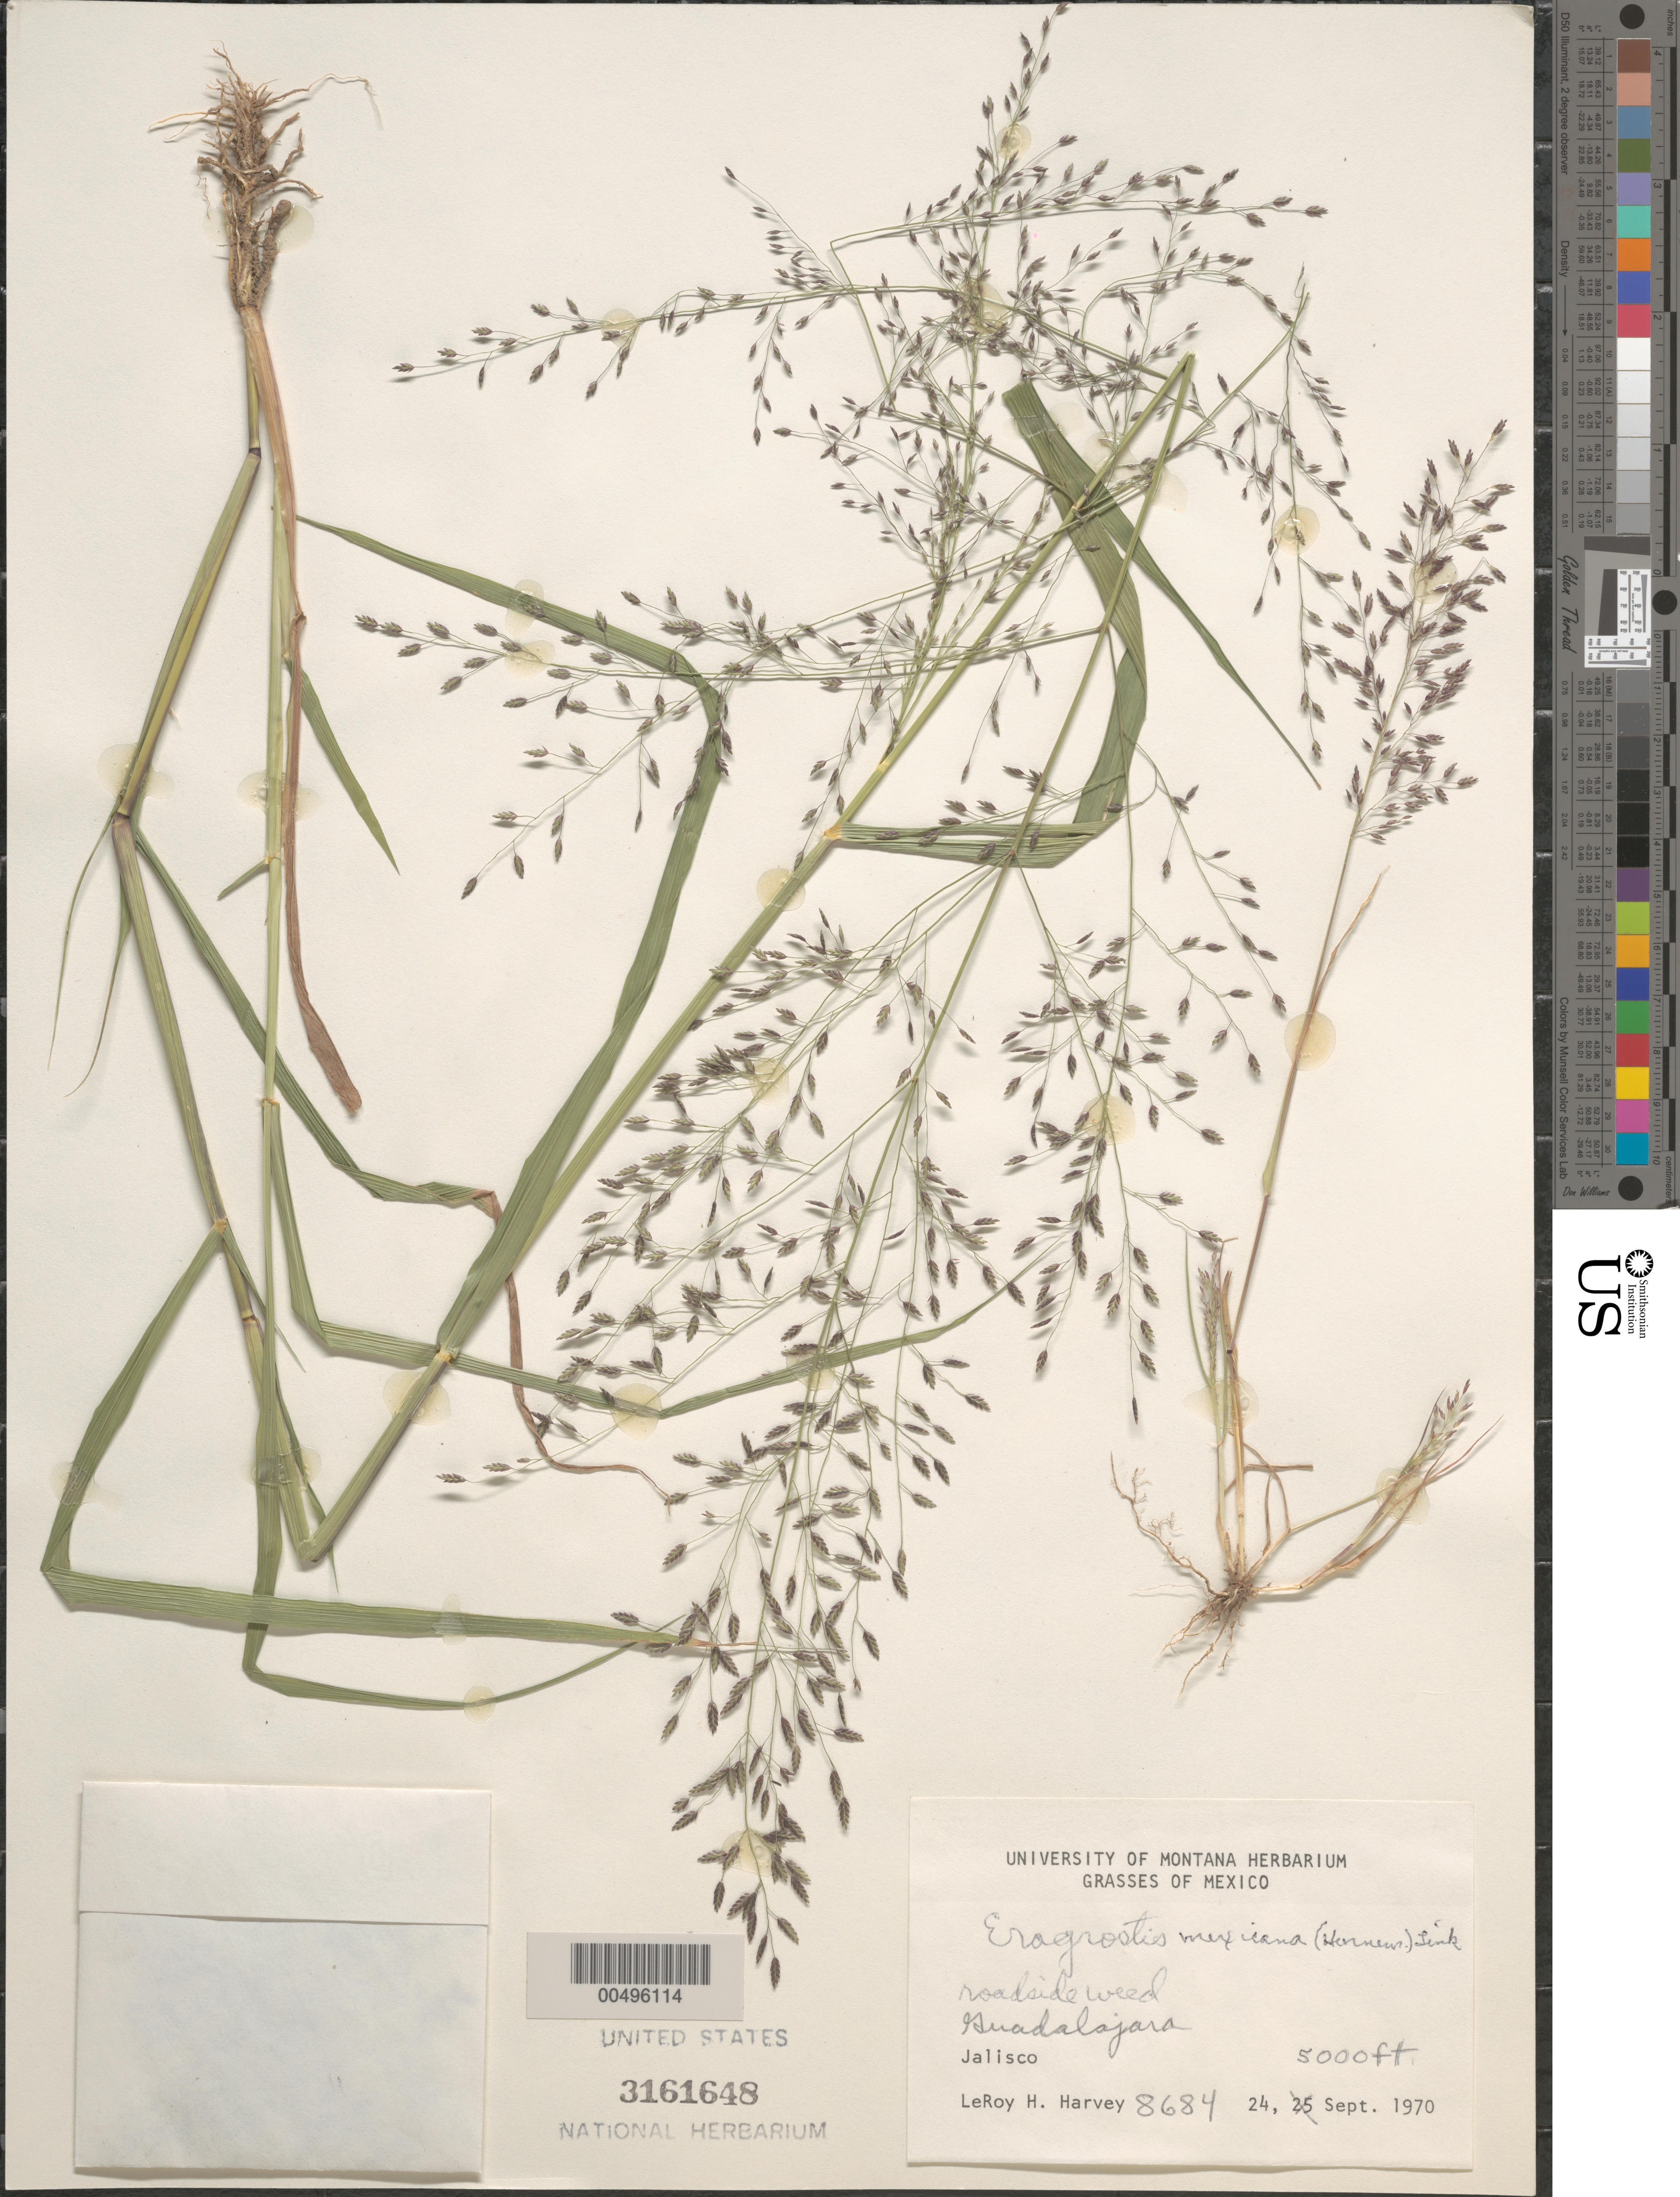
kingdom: Plantae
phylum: Tracheophyta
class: Liliopsida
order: Poales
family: Poaceae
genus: Eragrostis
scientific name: Eragrostis mexicana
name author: (Hornem.) Link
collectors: L. H. Harvey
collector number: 8684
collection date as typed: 24 Sep 1970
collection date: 1970-09-24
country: Mexico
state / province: Jalisco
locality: Guadalajara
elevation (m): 1524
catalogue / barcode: US 3161648